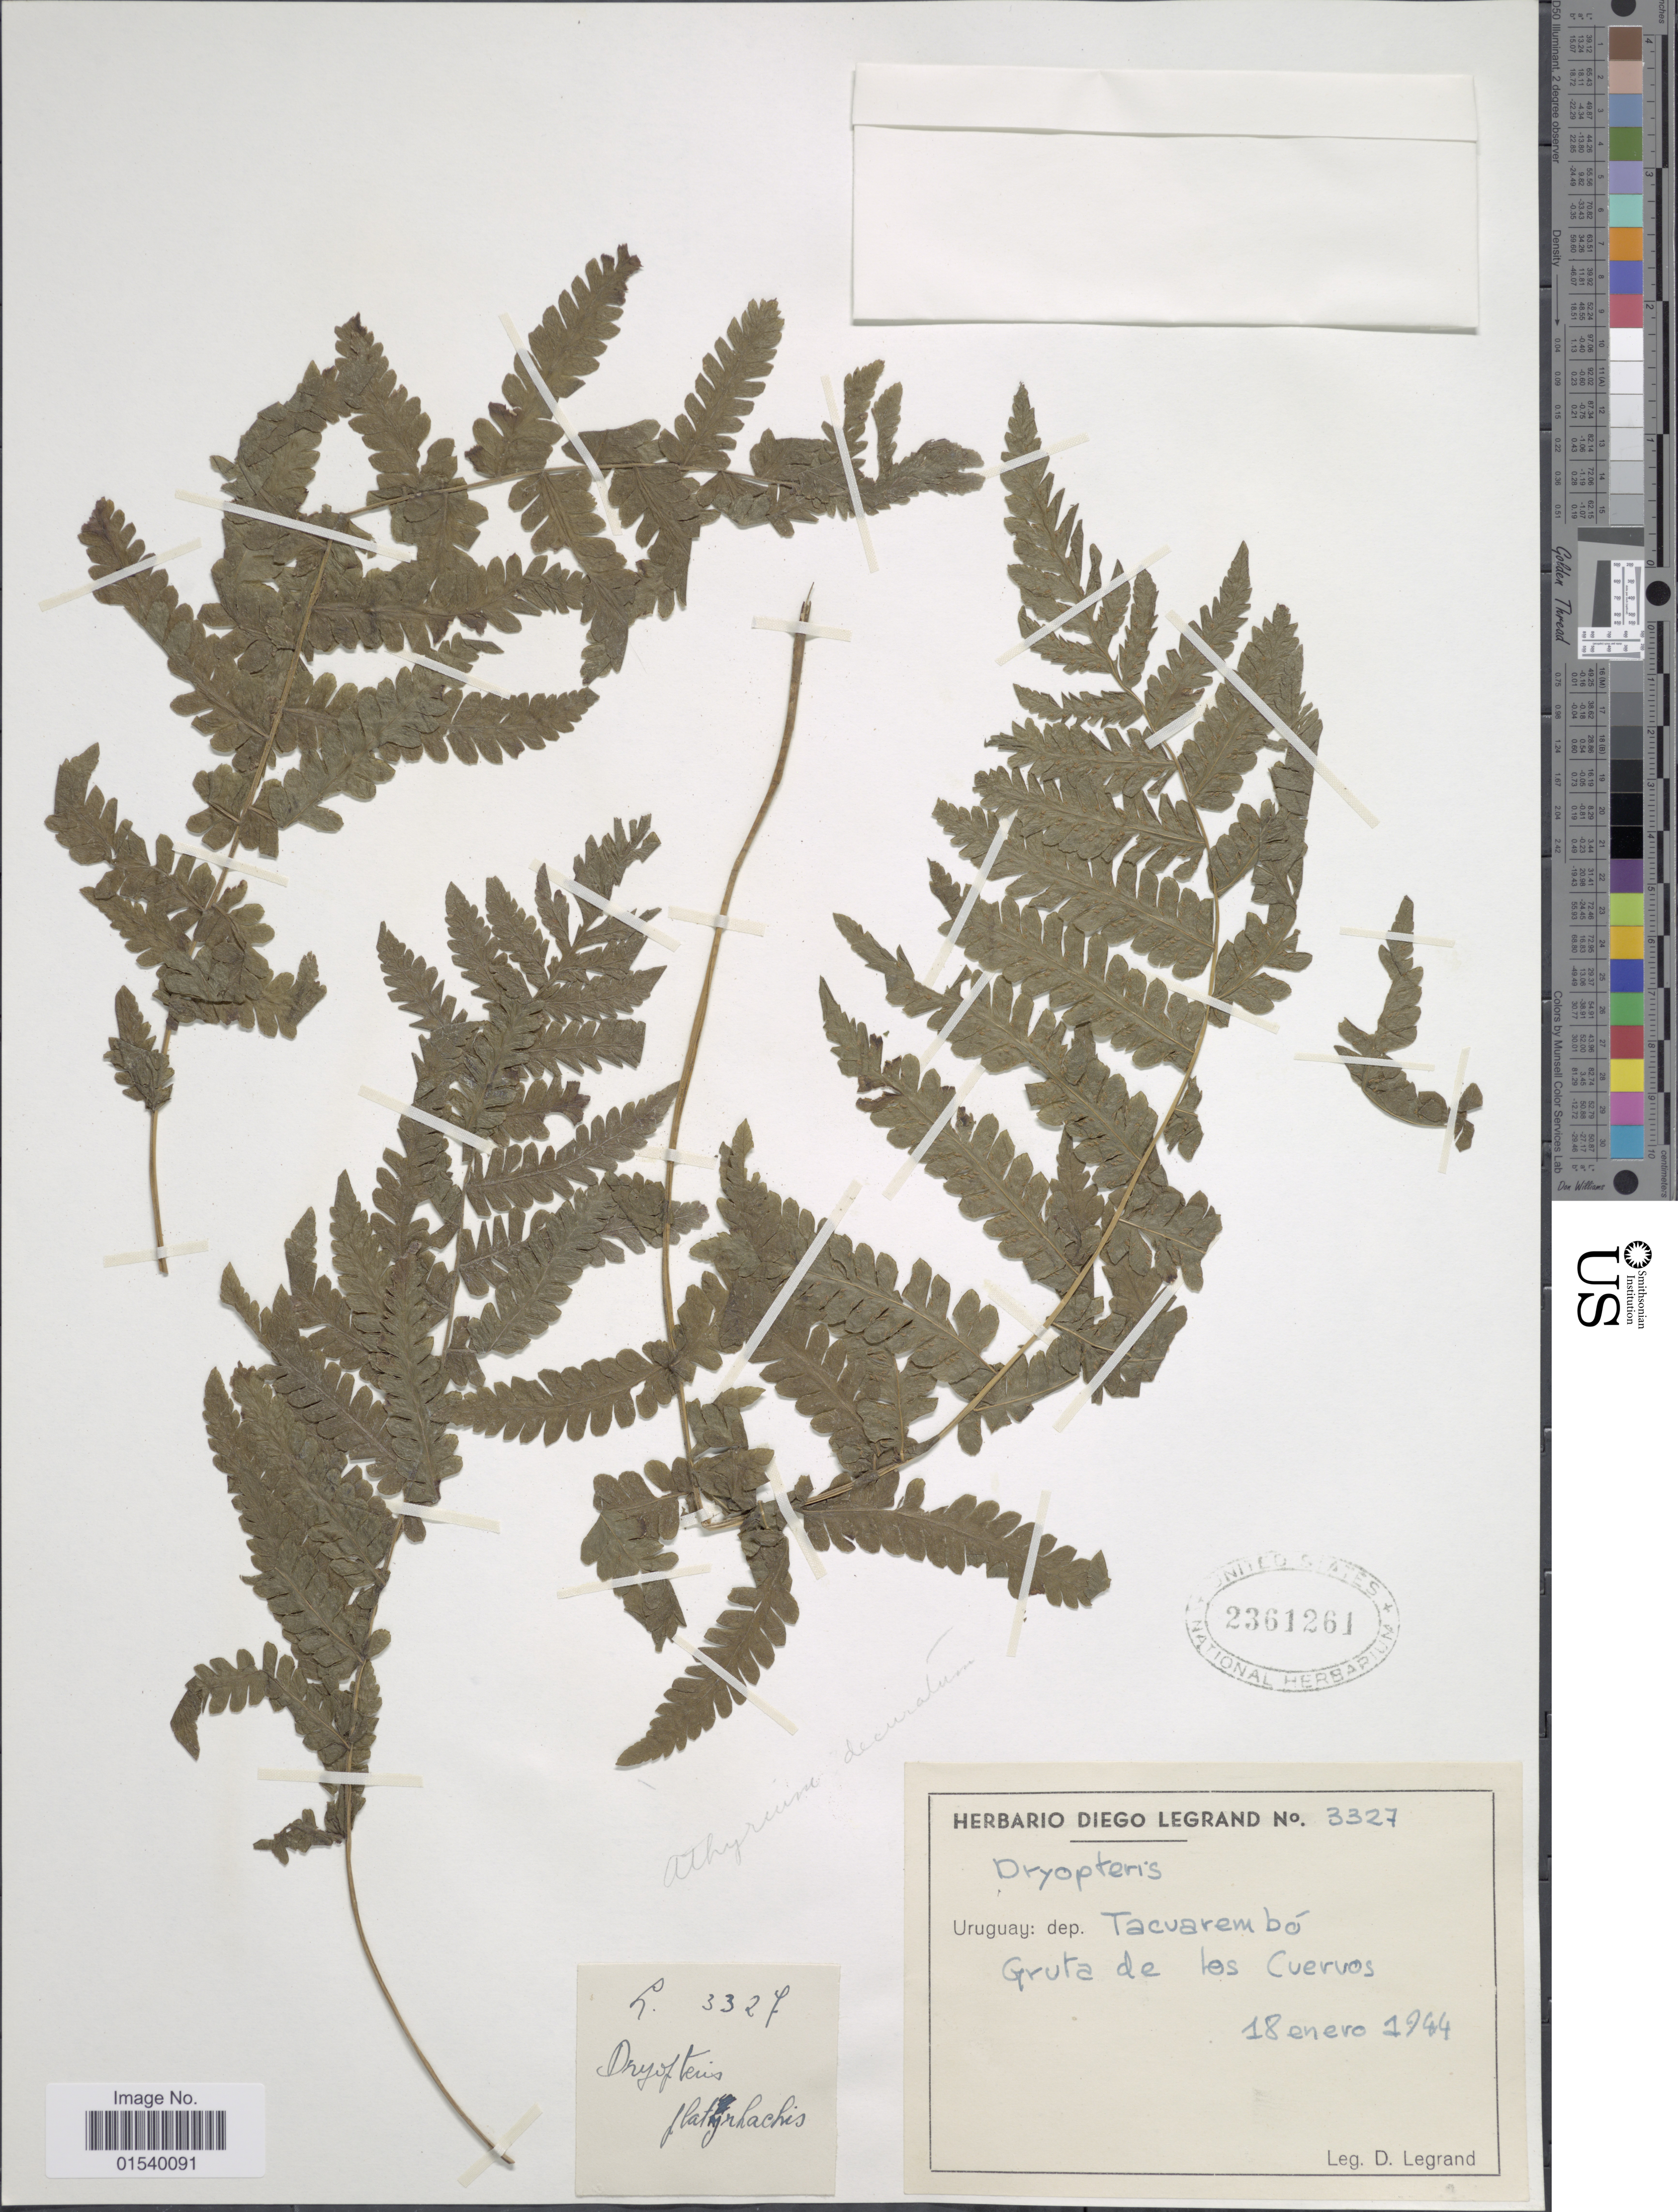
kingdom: Plantae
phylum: Tracheophyta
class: Polypodiopsida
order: Polypodiales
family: Thelypteridaceae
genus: Amauropelta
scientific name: Amauropelta decurtata (Link) comb. nov., ined. 2015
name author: (Link)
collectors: C. D. Legrand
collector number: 3327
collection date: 1984-01-18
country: Uruguay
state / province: Tacuarembó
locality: Gruta de los Cuervos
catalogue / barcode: US 2361261